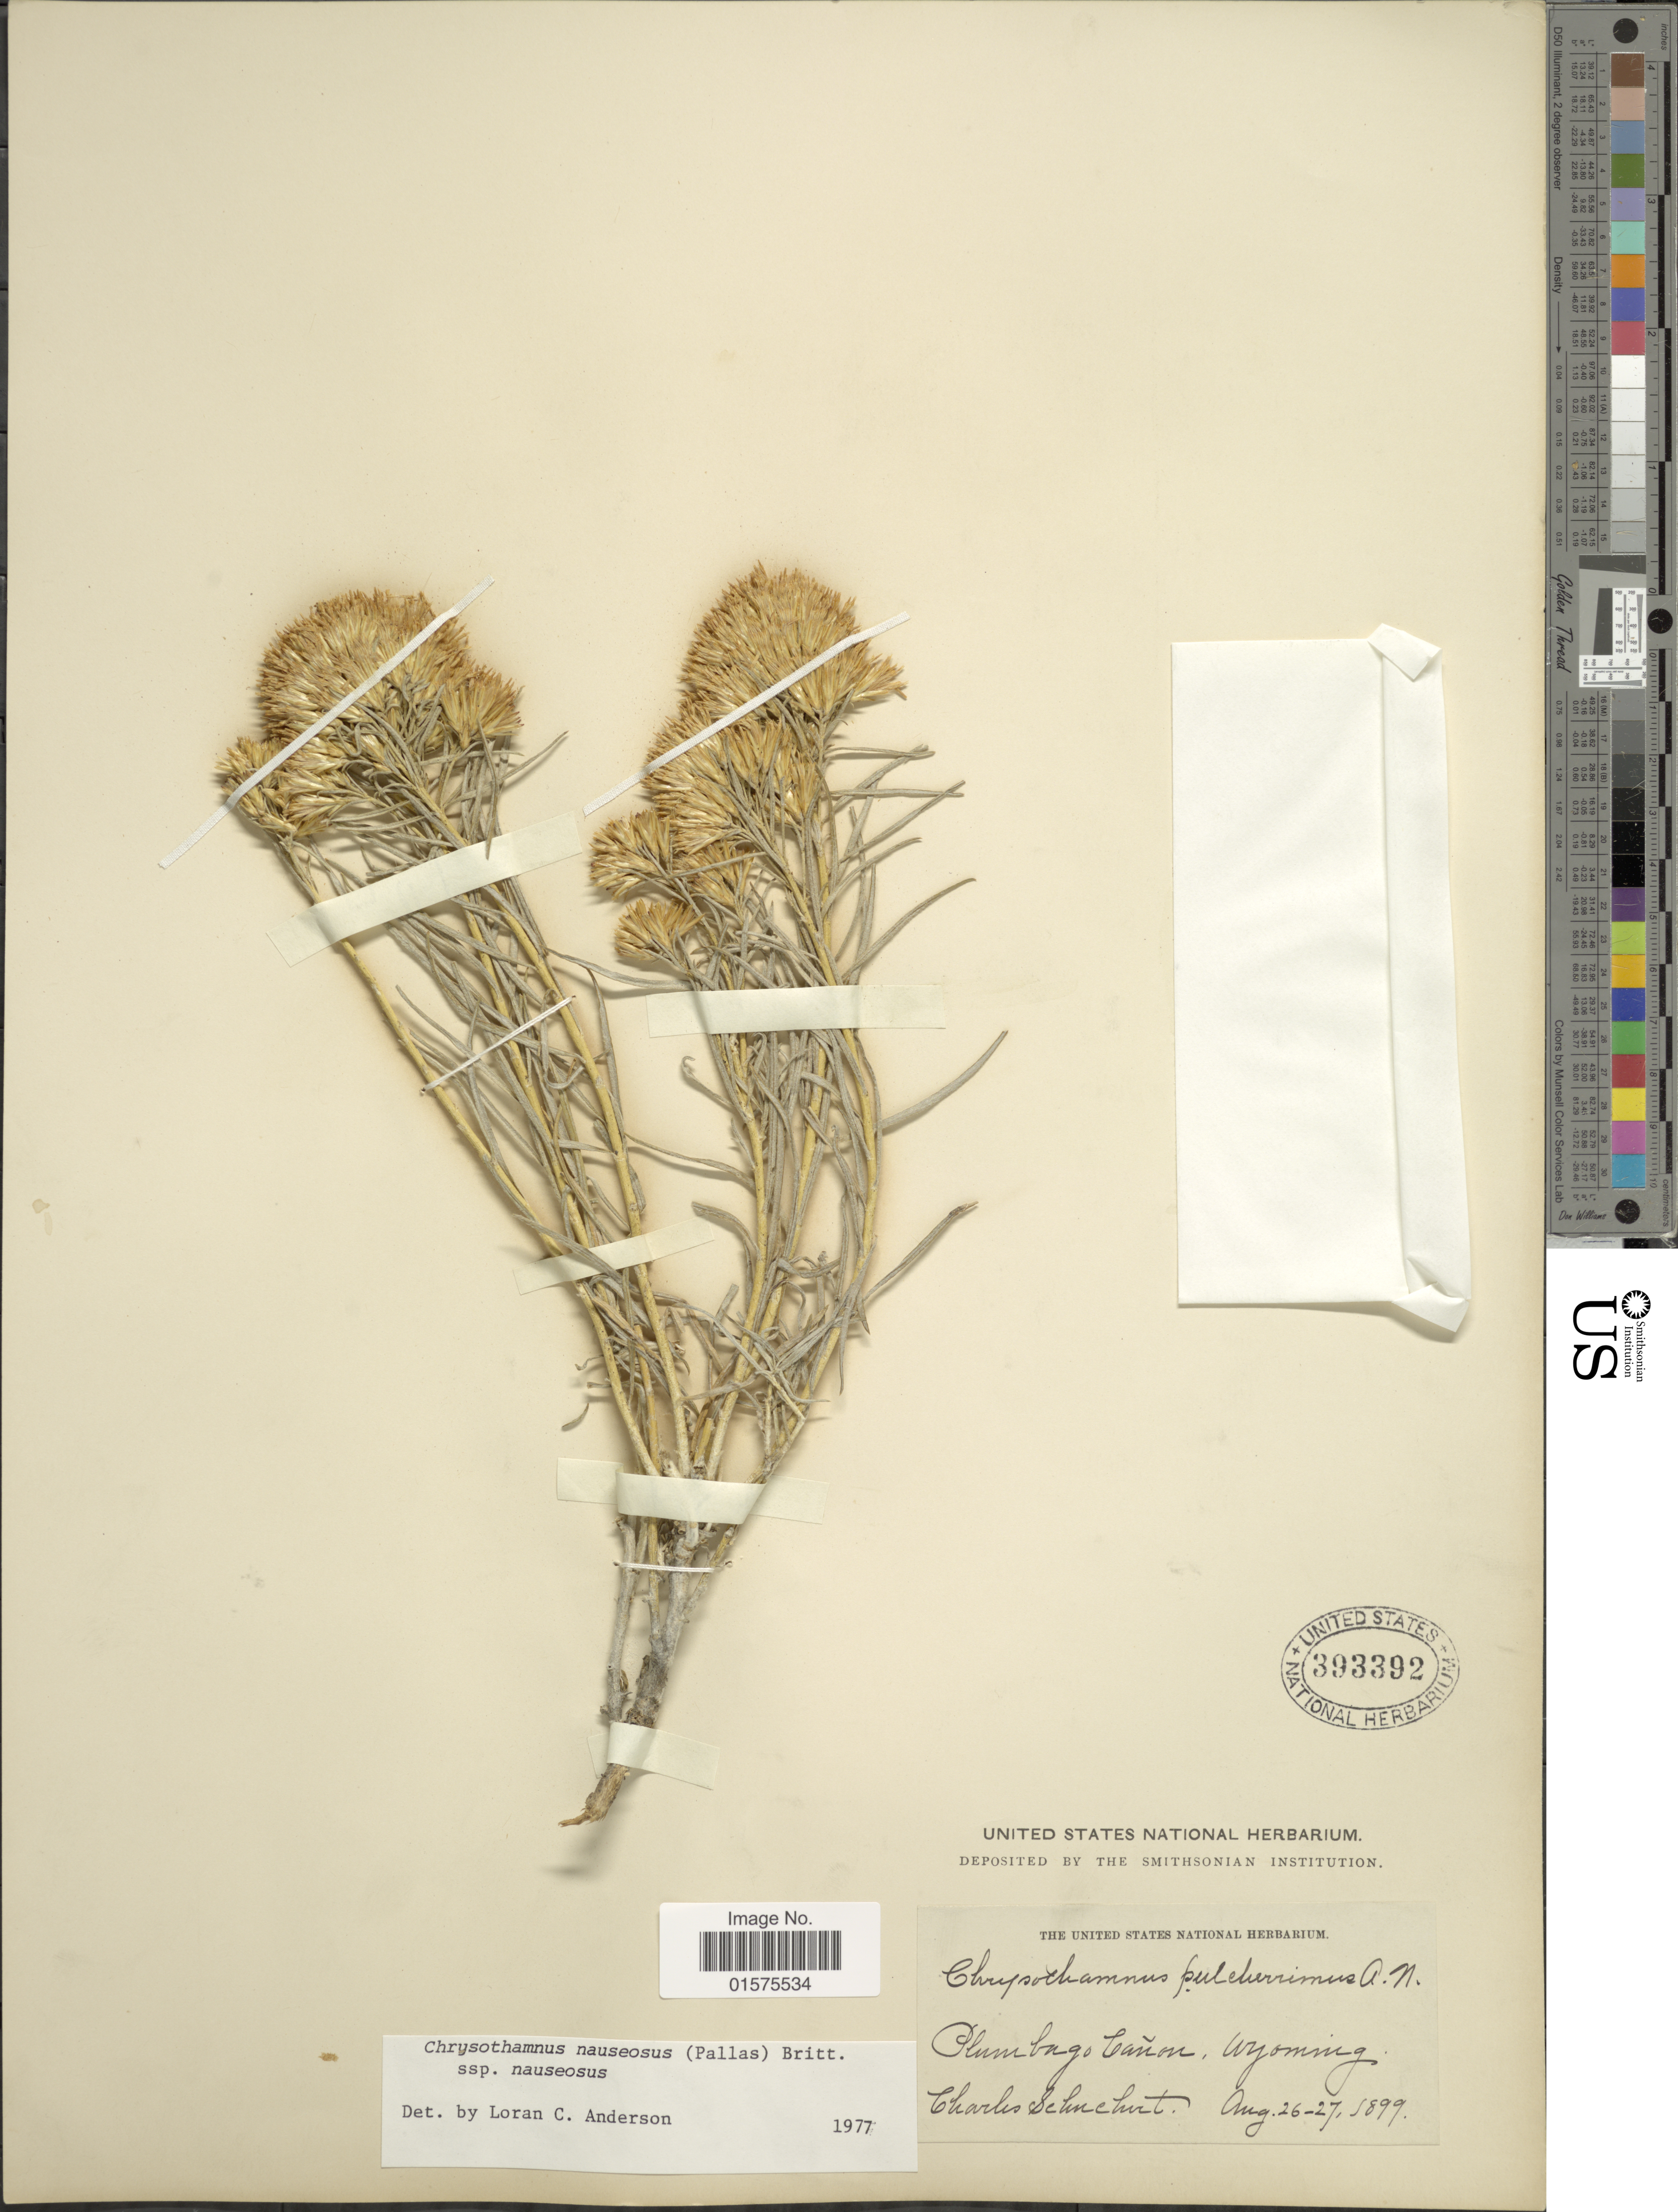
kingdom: Plantae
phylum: Tracheophyta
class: Magnoliopsida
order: Asterales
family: Asteraceae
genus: Ericameria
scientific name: Ericameria nauseosa var. nauseosa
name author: (Pall. ex Pursh) G.L. Nesom & G.I. Baird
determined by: Urbatsch, Lowell E., Curator (LSU), Louisiana State University (UNITED STATES)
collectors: C. Schuchert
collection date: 1899-08-26/1899-08-27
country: United States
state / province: Wyoming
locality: Plumbago Cañon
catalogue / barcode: US 393392